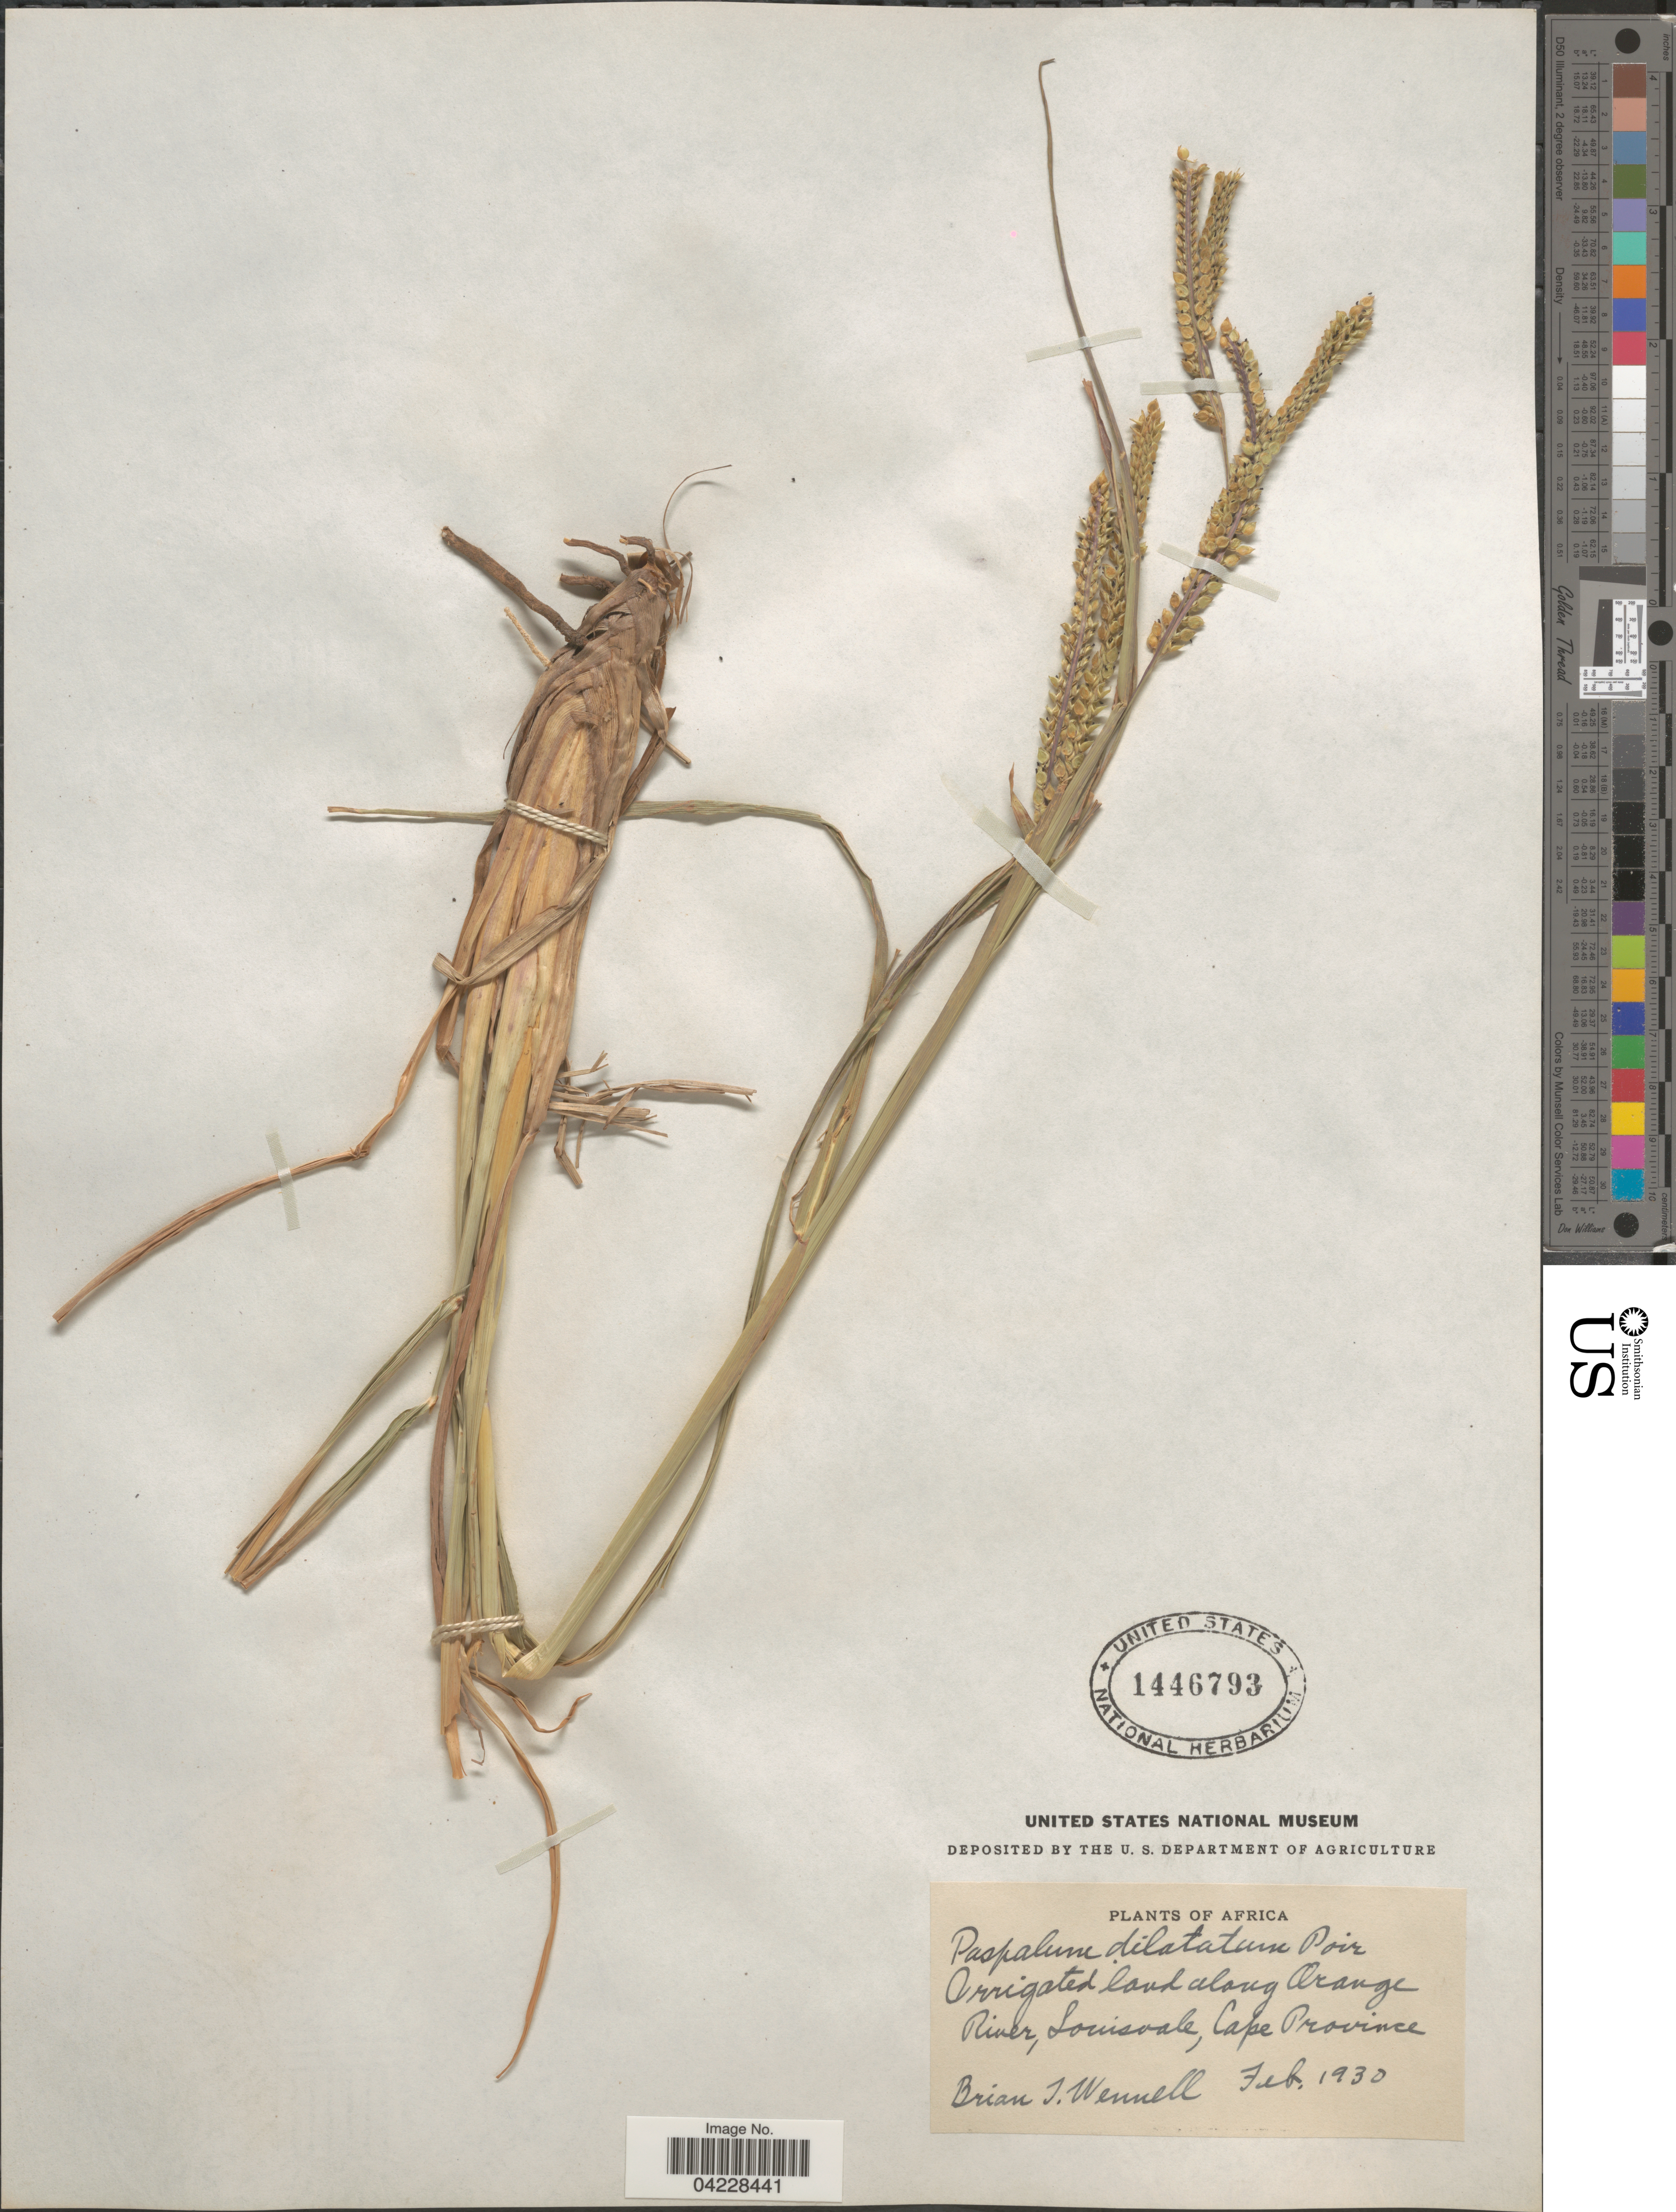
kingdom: Plantae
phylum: Tracheophyta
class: Liliopsida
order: Poales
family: Poaceae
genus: Paspalum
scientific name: Paspalum dilatatum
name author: Poir.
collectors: B. Wennell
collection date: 1930-02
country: South Africa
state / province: Northern Cape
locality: Along Orange River, Louisvale.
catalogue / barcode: US 1446793